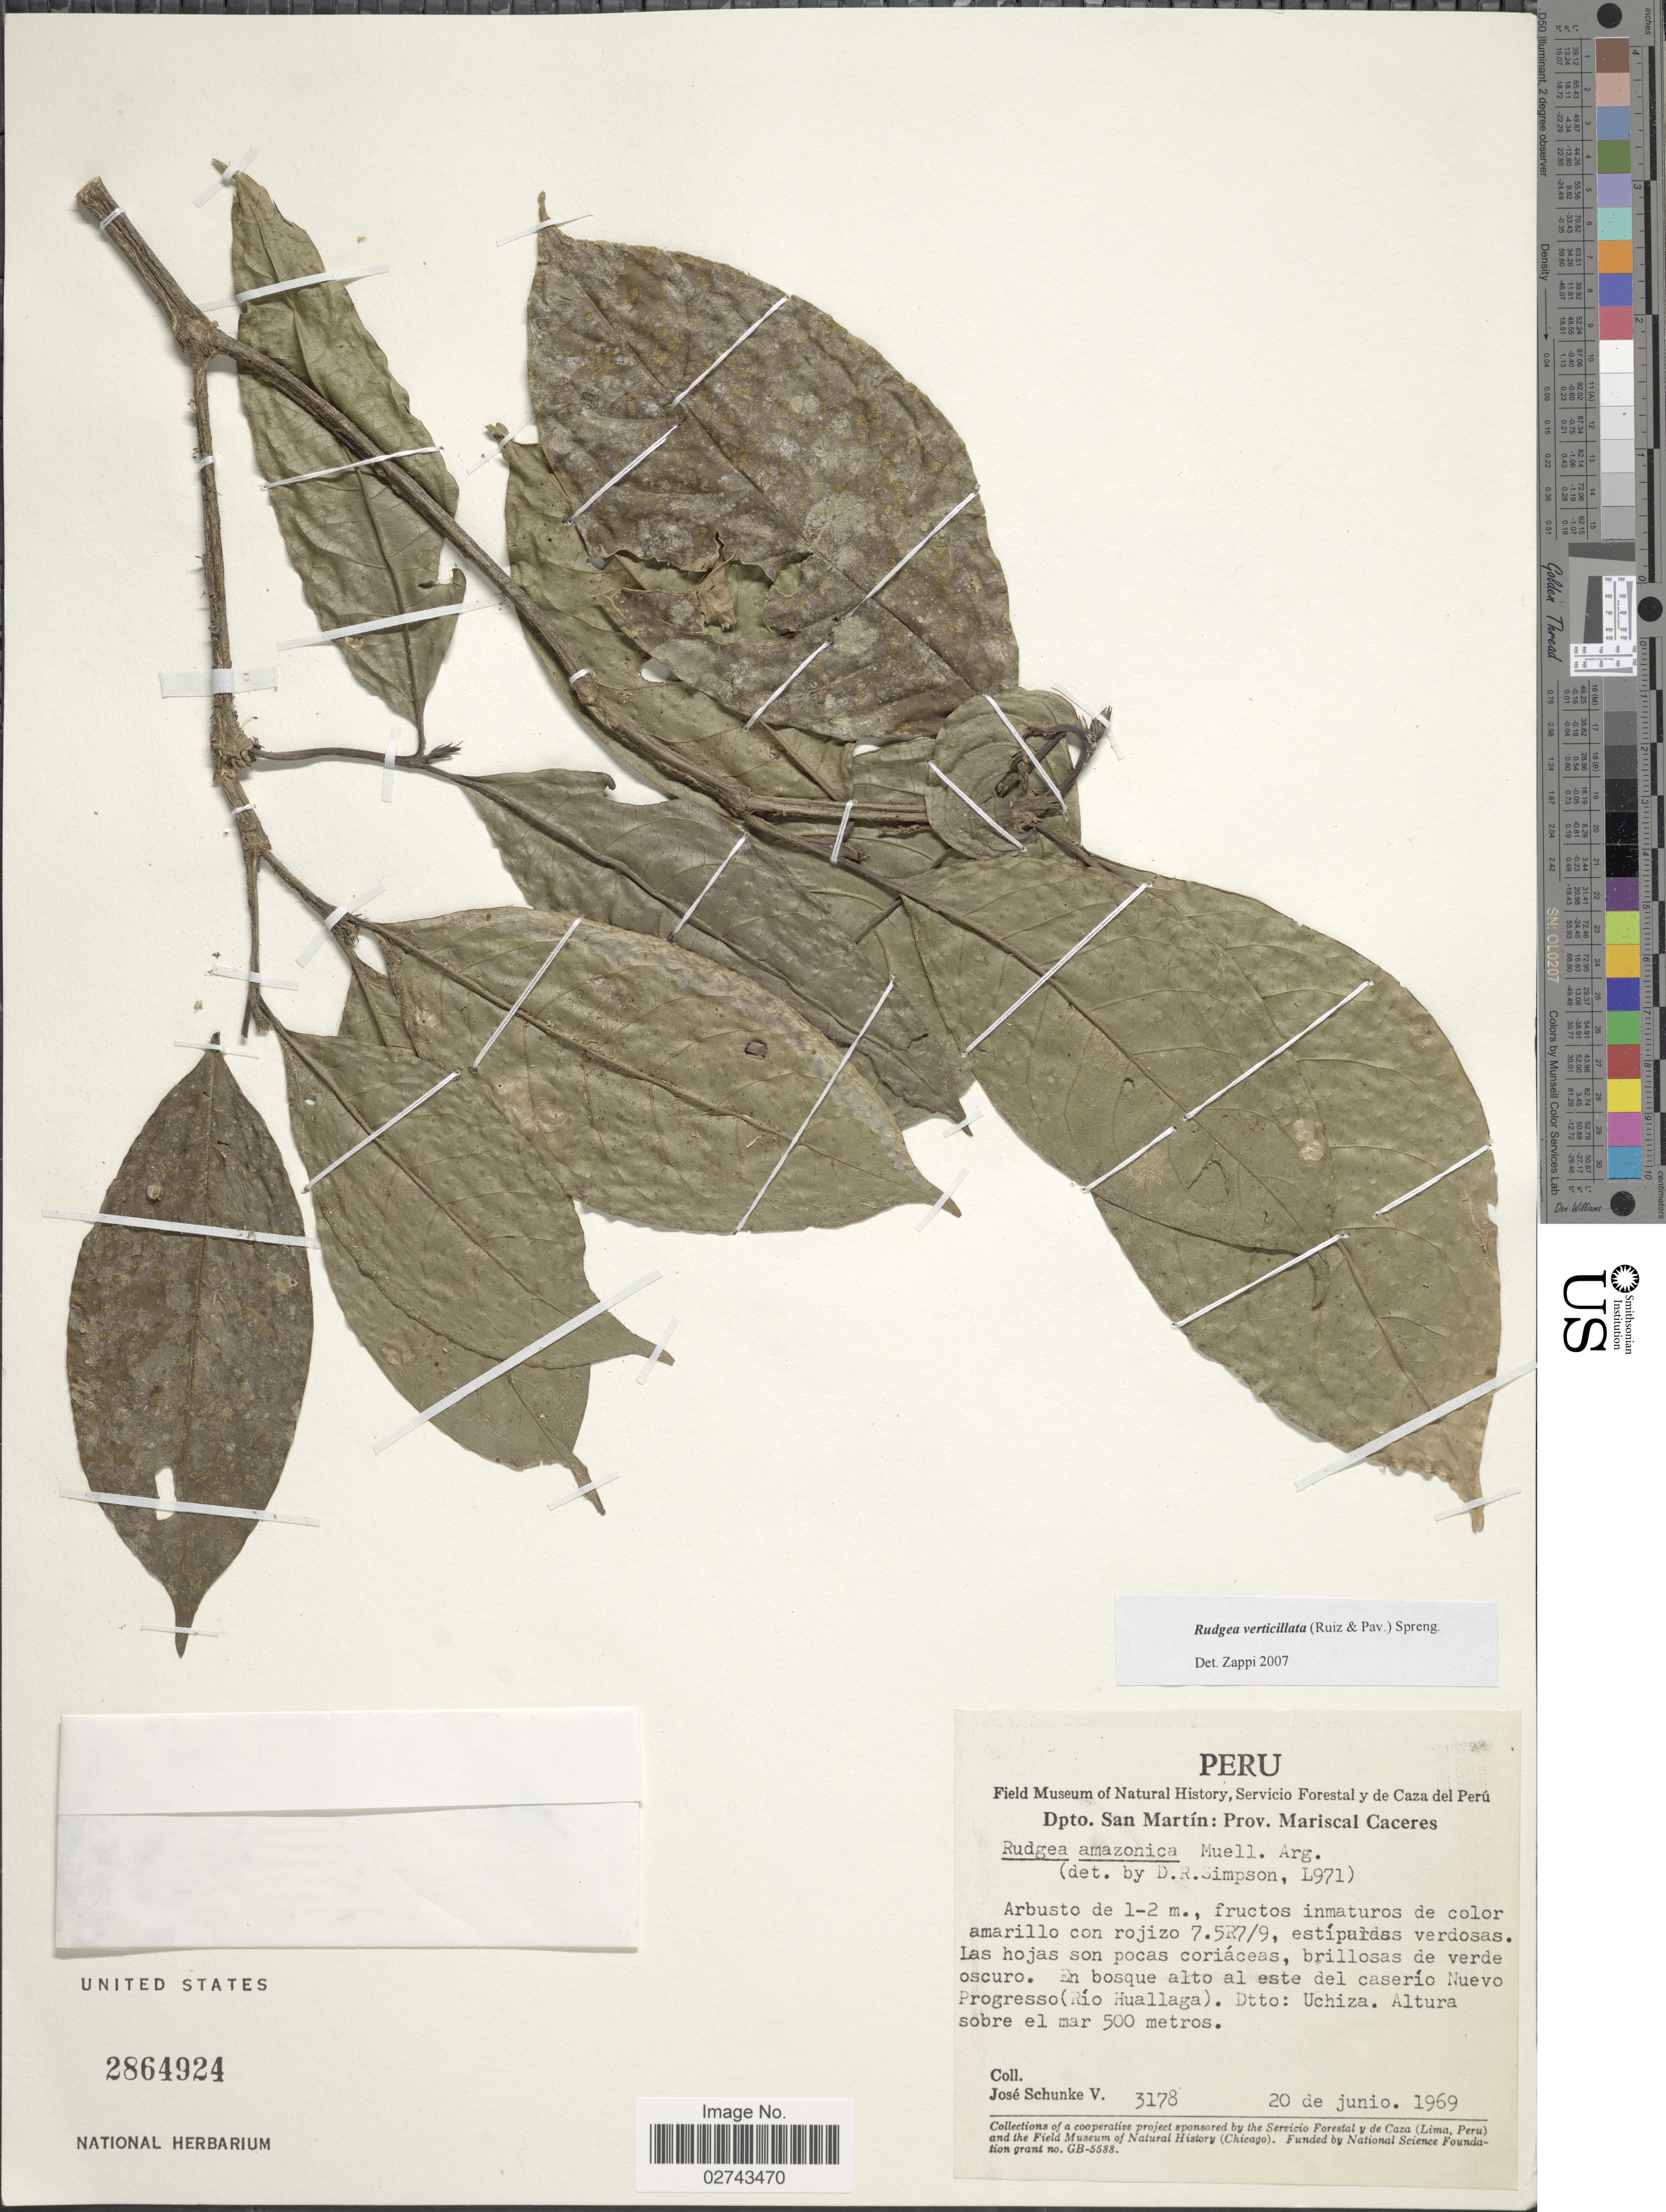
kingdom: Plantae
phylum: Tracheophyta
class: Magnoliopsida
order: Gentianales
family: Rubiaceae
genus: Rudgea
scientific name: Rudgea verticillata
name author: (Ruiz & Pav.) Spreng.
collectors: J. Schunke Vigo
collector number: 3178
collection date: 1969-06-20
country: Peru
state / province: San Martín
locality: Prov. Mariscal Caceres, En bosque alto al este del caserio Nuevo Progresso (Rio Huallaga) Dtto: Uchiza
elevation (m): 500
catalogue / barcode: US 2864924